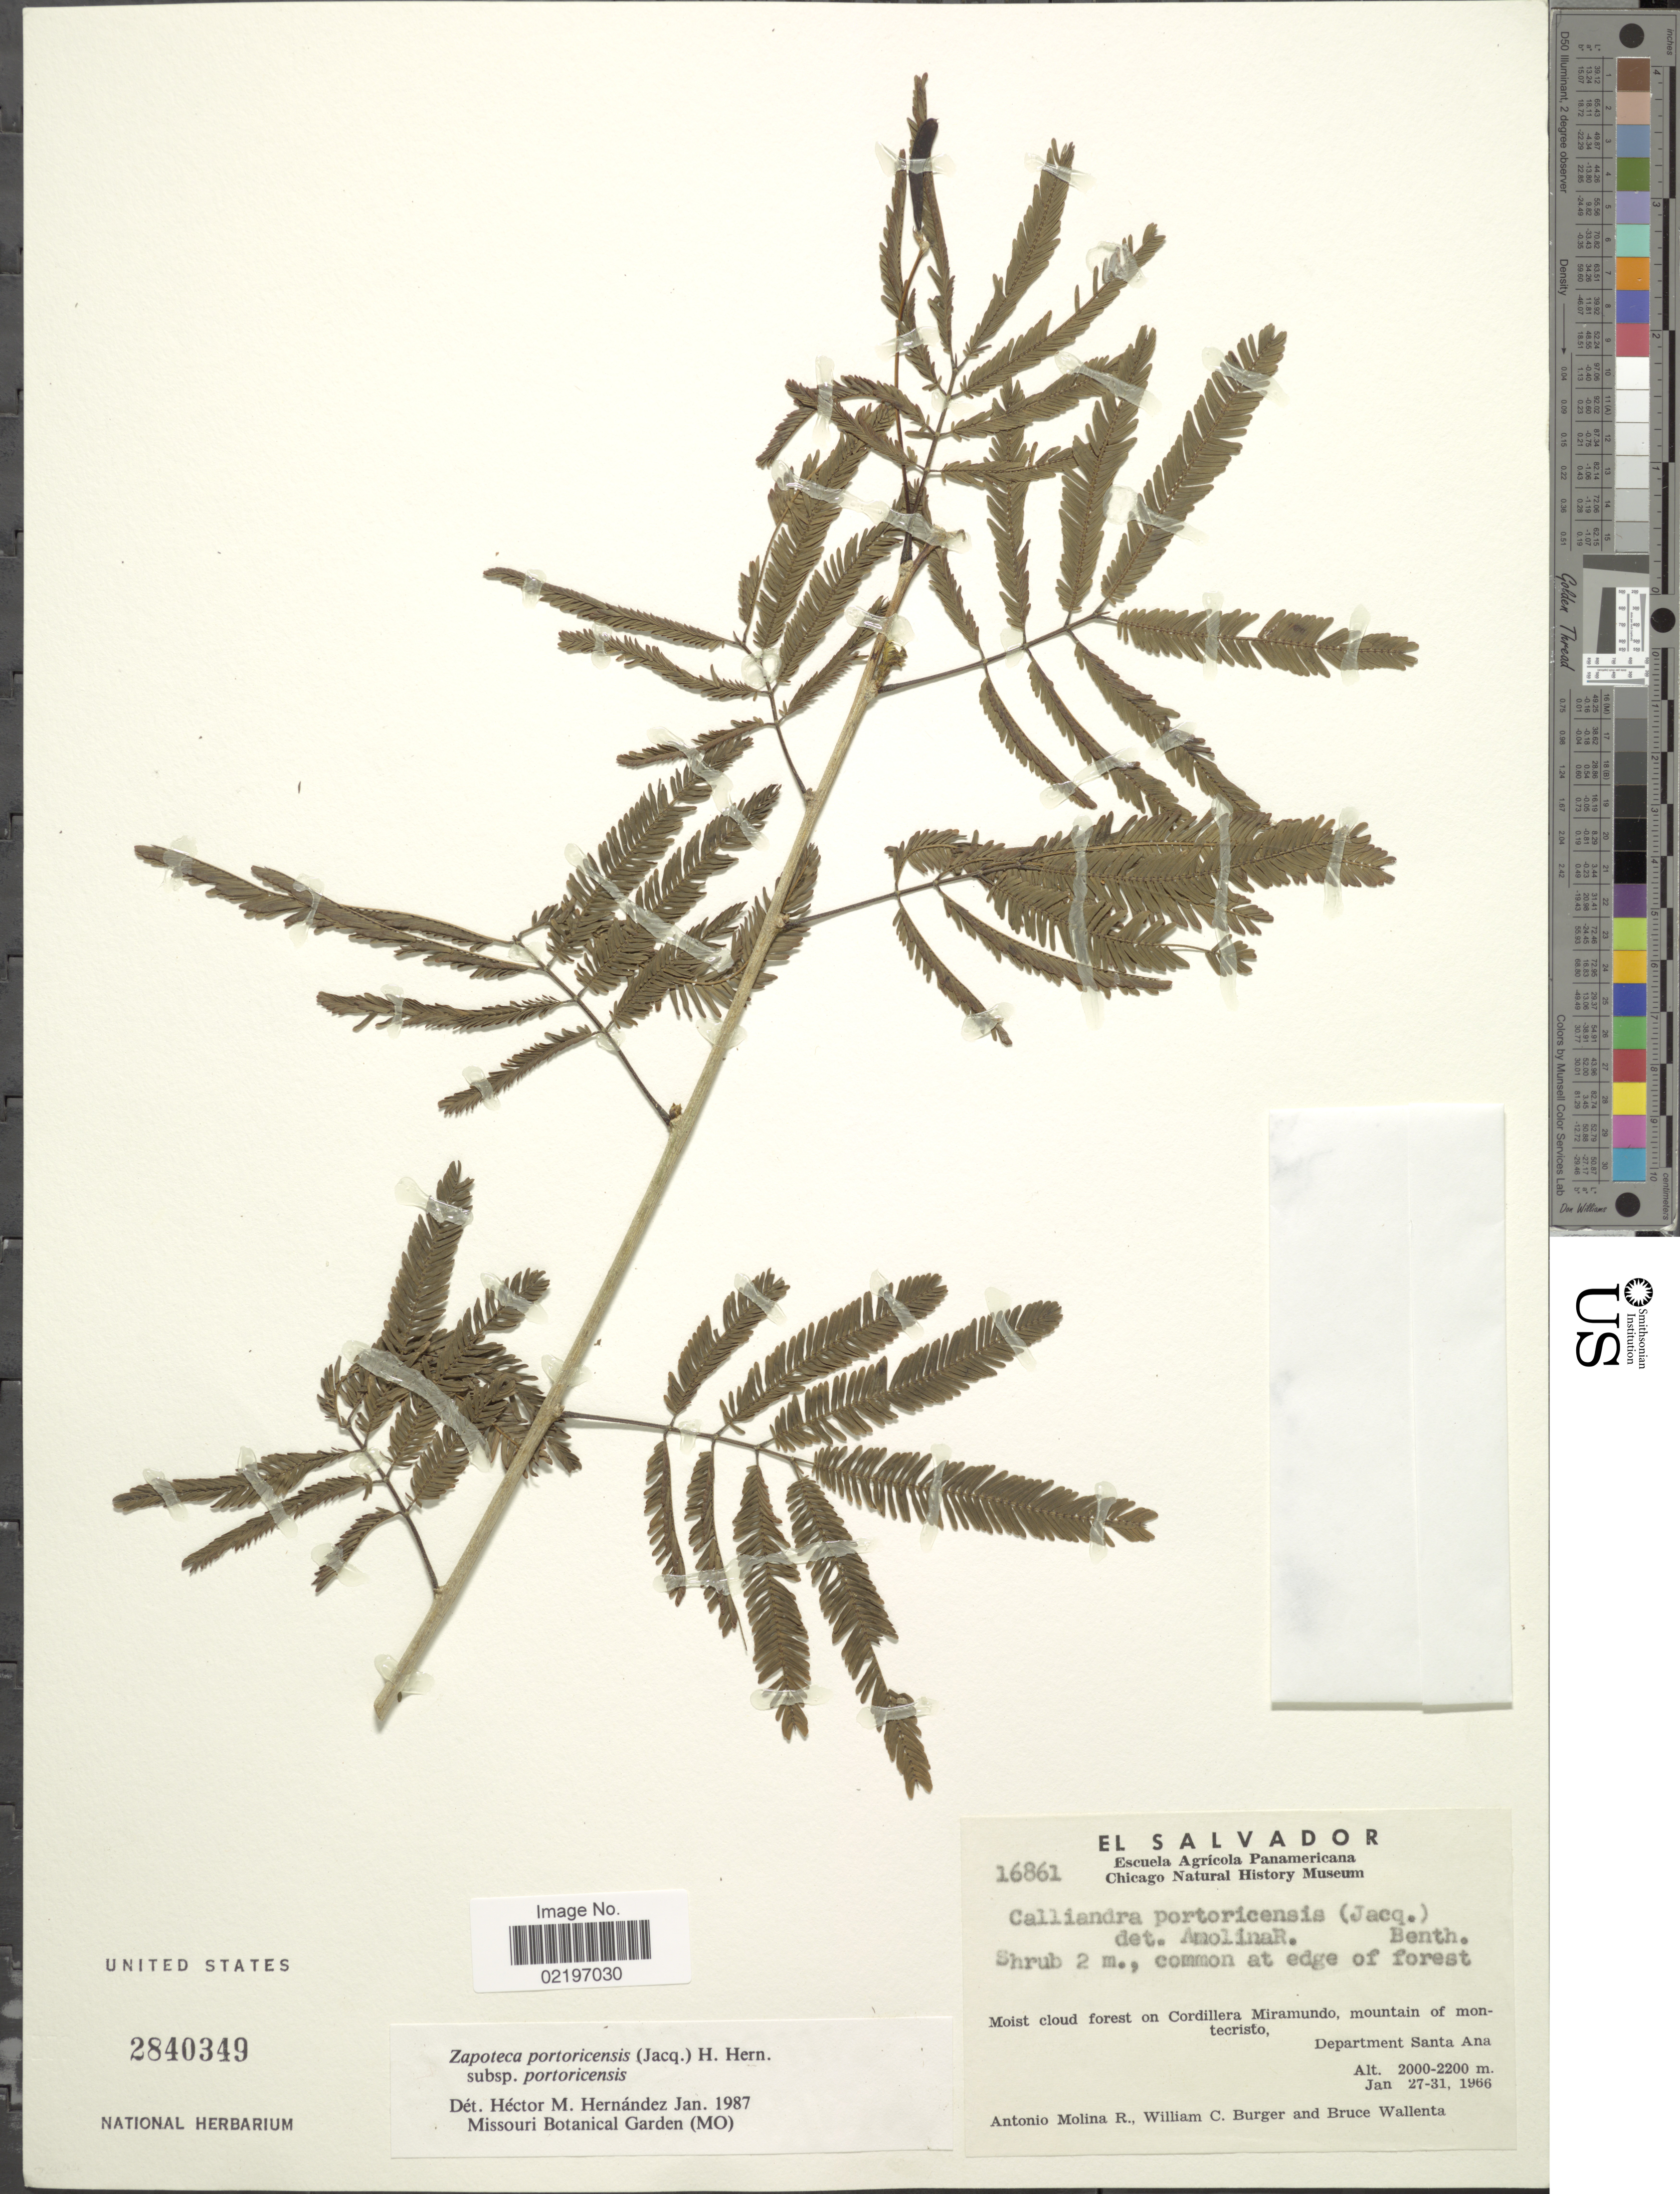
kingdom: Plantae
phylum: Tracheophyta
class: Magnoliopsida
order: Fabales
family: Fabaceae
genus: Zapoteca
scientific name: Zapoteca portoricensis subsp. portoricensis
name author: (Jacq.) H.M. Hern.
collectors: A. Molina R., W. Burger & B. Wallenta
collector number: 16861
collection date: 1966-01-27/1966-01-31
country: El Salvador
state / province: Santa Ana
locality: On Cordillera Miramundo, mountain of montecristo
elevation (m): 2000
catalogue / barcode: US 2840349